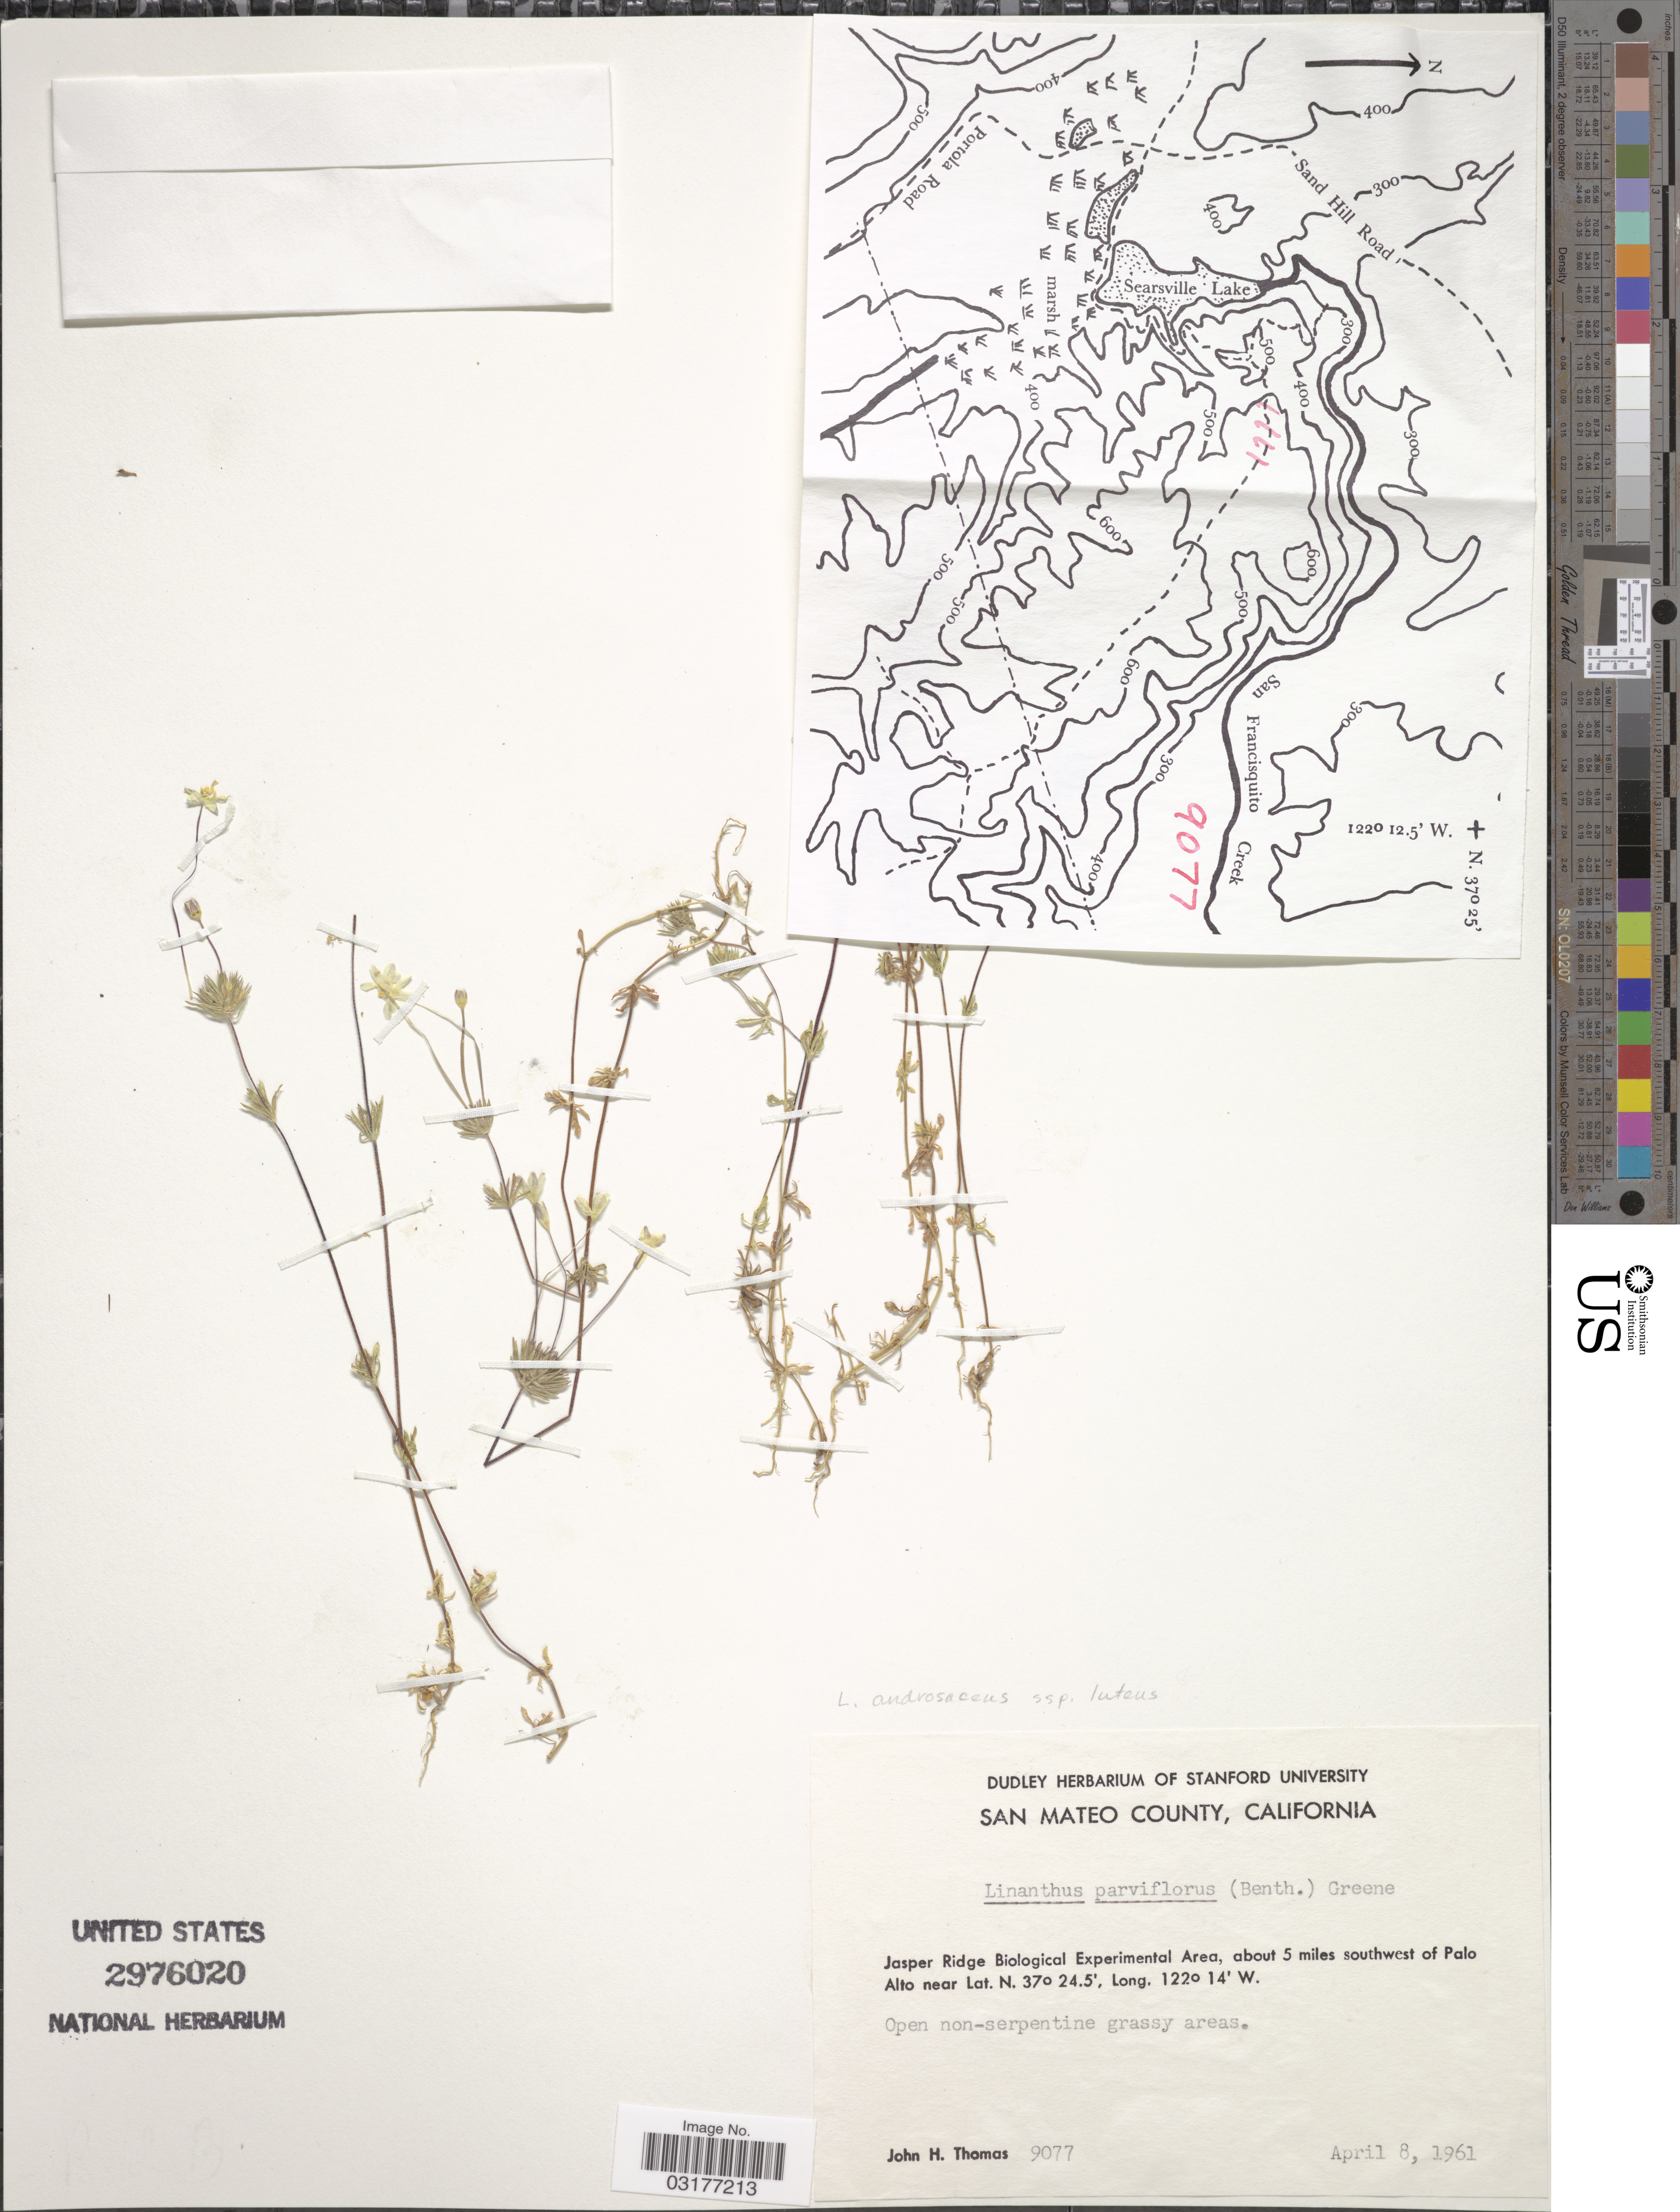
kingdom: Plantae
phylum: Tracheophyta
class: Magnoliopsida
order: Ericales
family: Polemoniaceae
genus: Leptosiphon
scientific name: Leptosiphon parviflorus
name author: Benth.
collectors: J. H. Thomas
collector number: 9077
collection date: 1961-04-08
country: United States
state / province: California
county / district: San Mateo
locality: San Mateo County. Jasper Ridge Biological Experimenal Area, about 5 miles southwest of Palo Alto.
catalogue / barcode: US 2976020